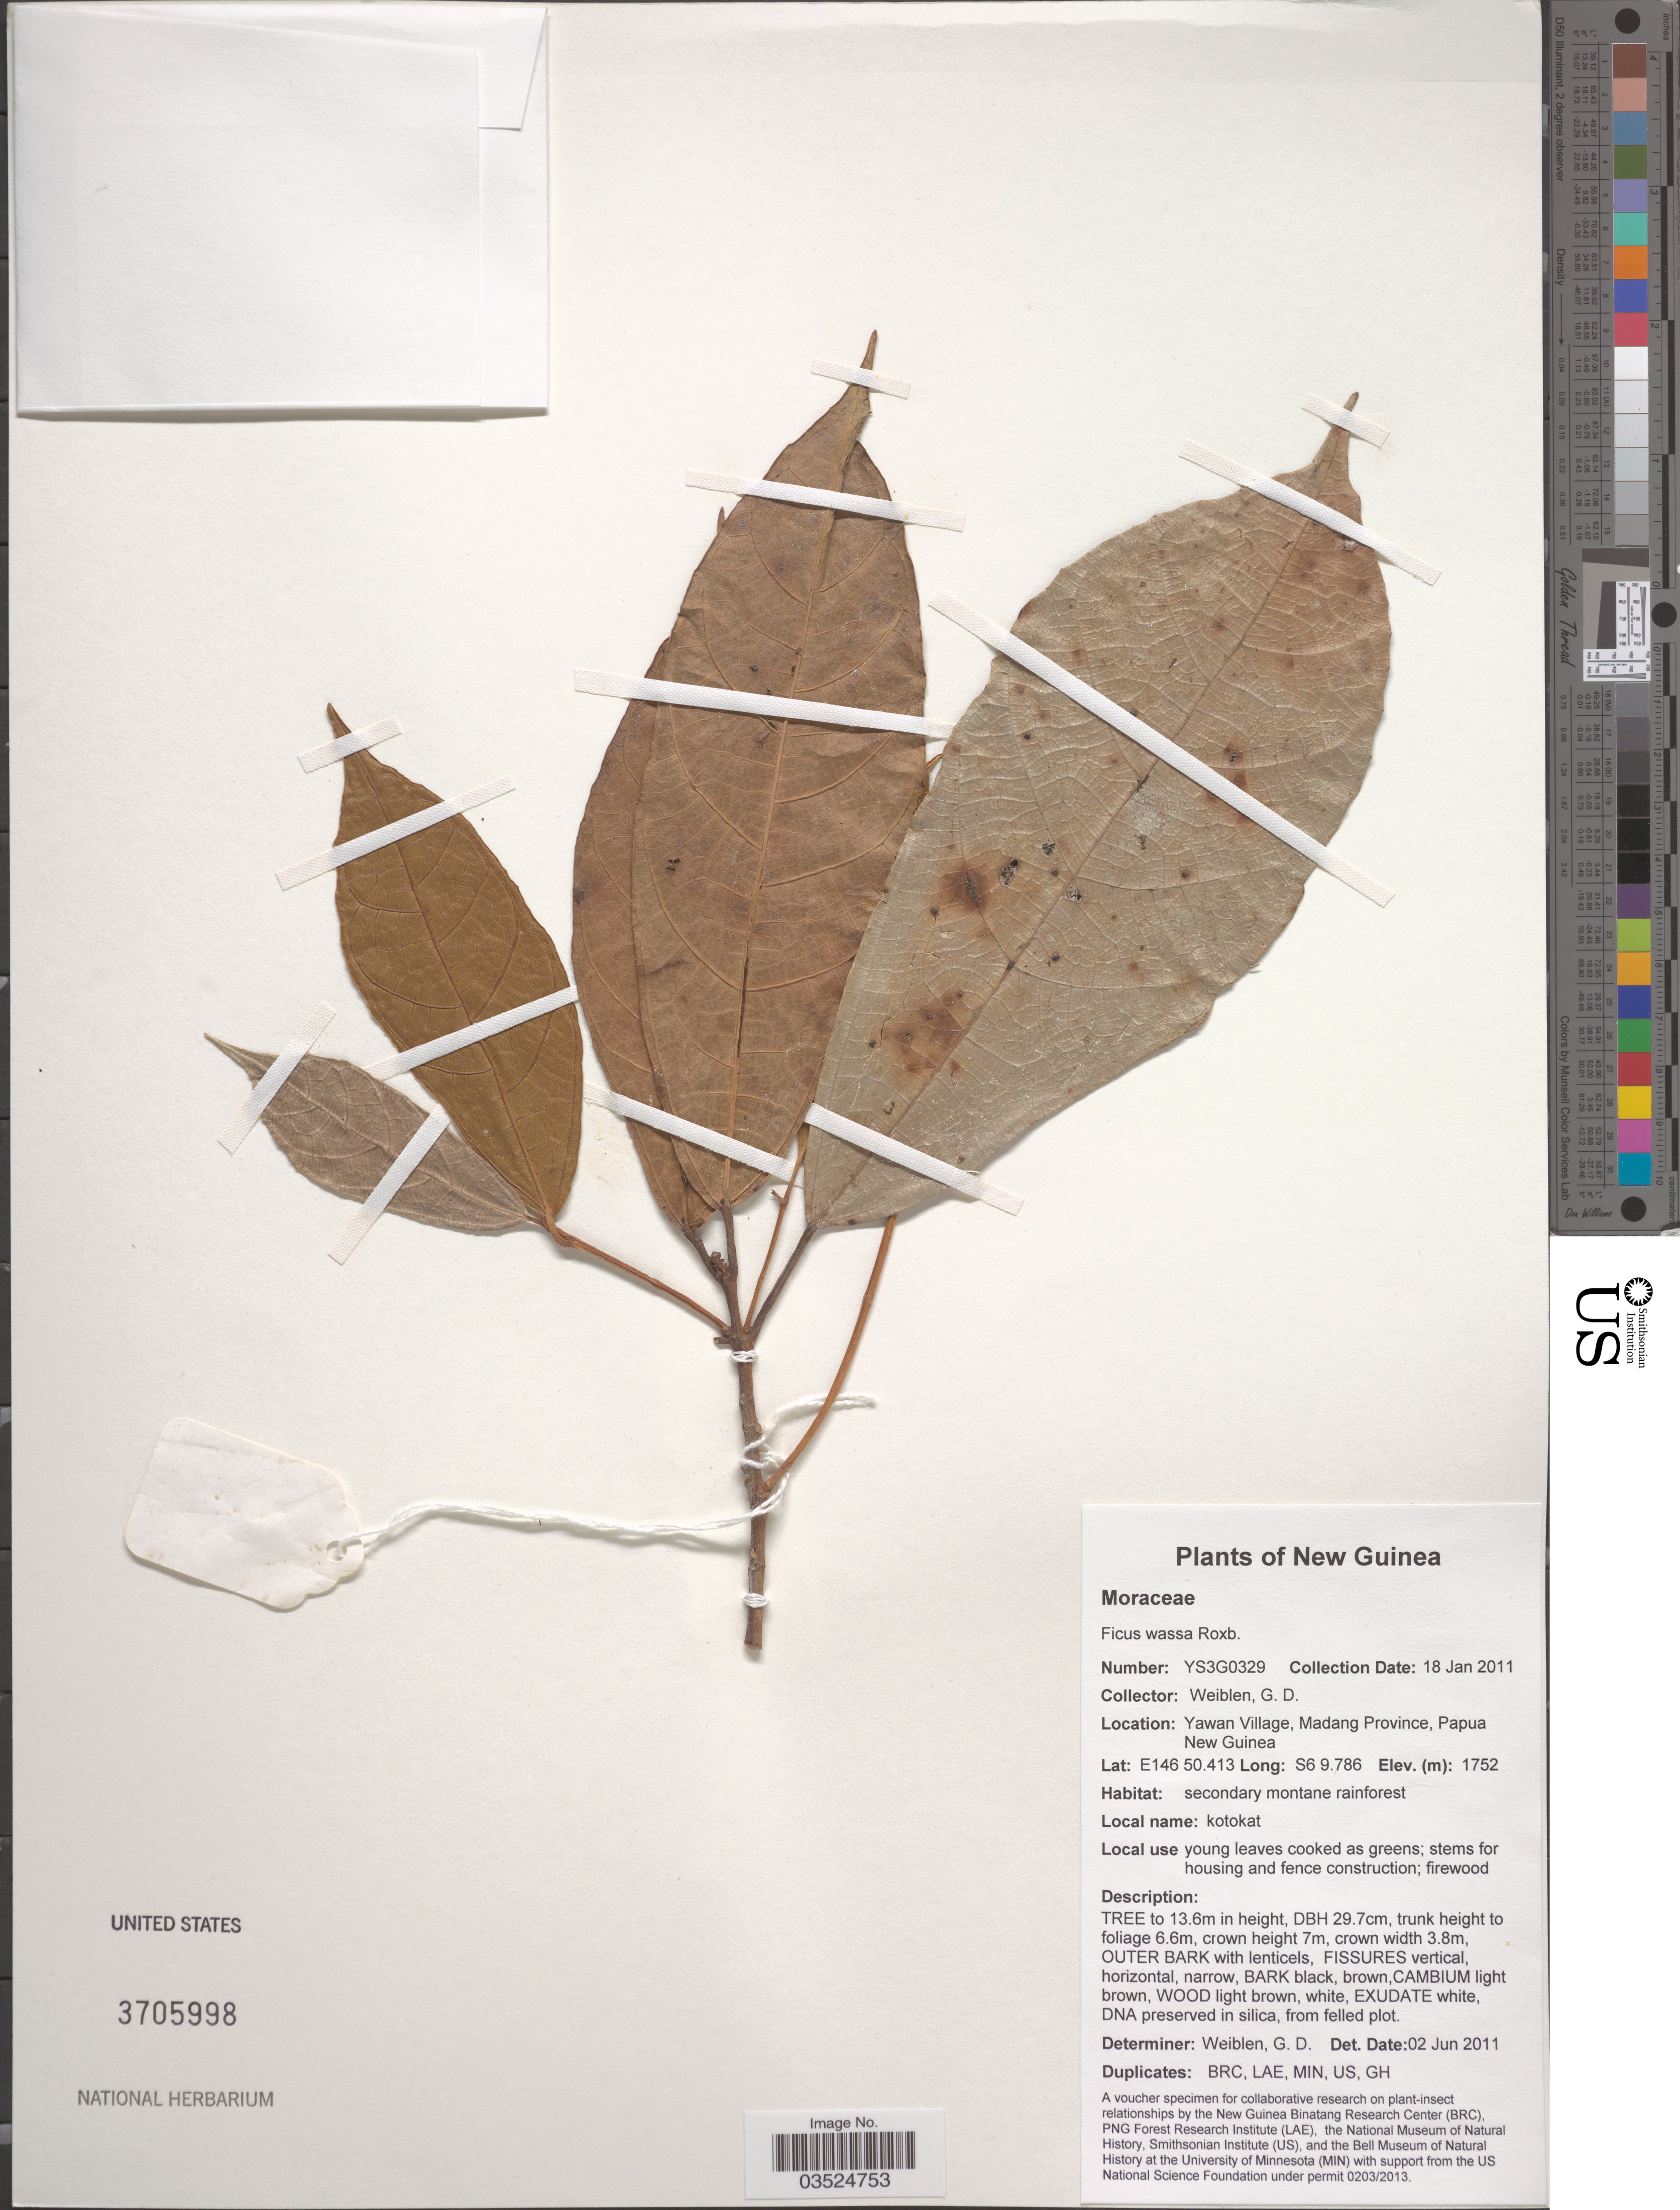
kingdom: Plantae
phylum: Tracheophyta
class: Magnoliopsida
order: Rosales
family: Moraceae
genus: Ficus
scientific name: Ficus wassa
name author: Roxb.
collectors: G. D. Weiblen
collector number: YS3G0329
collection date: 2011-01-18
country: Papua New Guinea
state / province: Madang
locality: New Guinea. Yawan Village.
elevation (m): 1752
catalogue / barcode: US 3705998